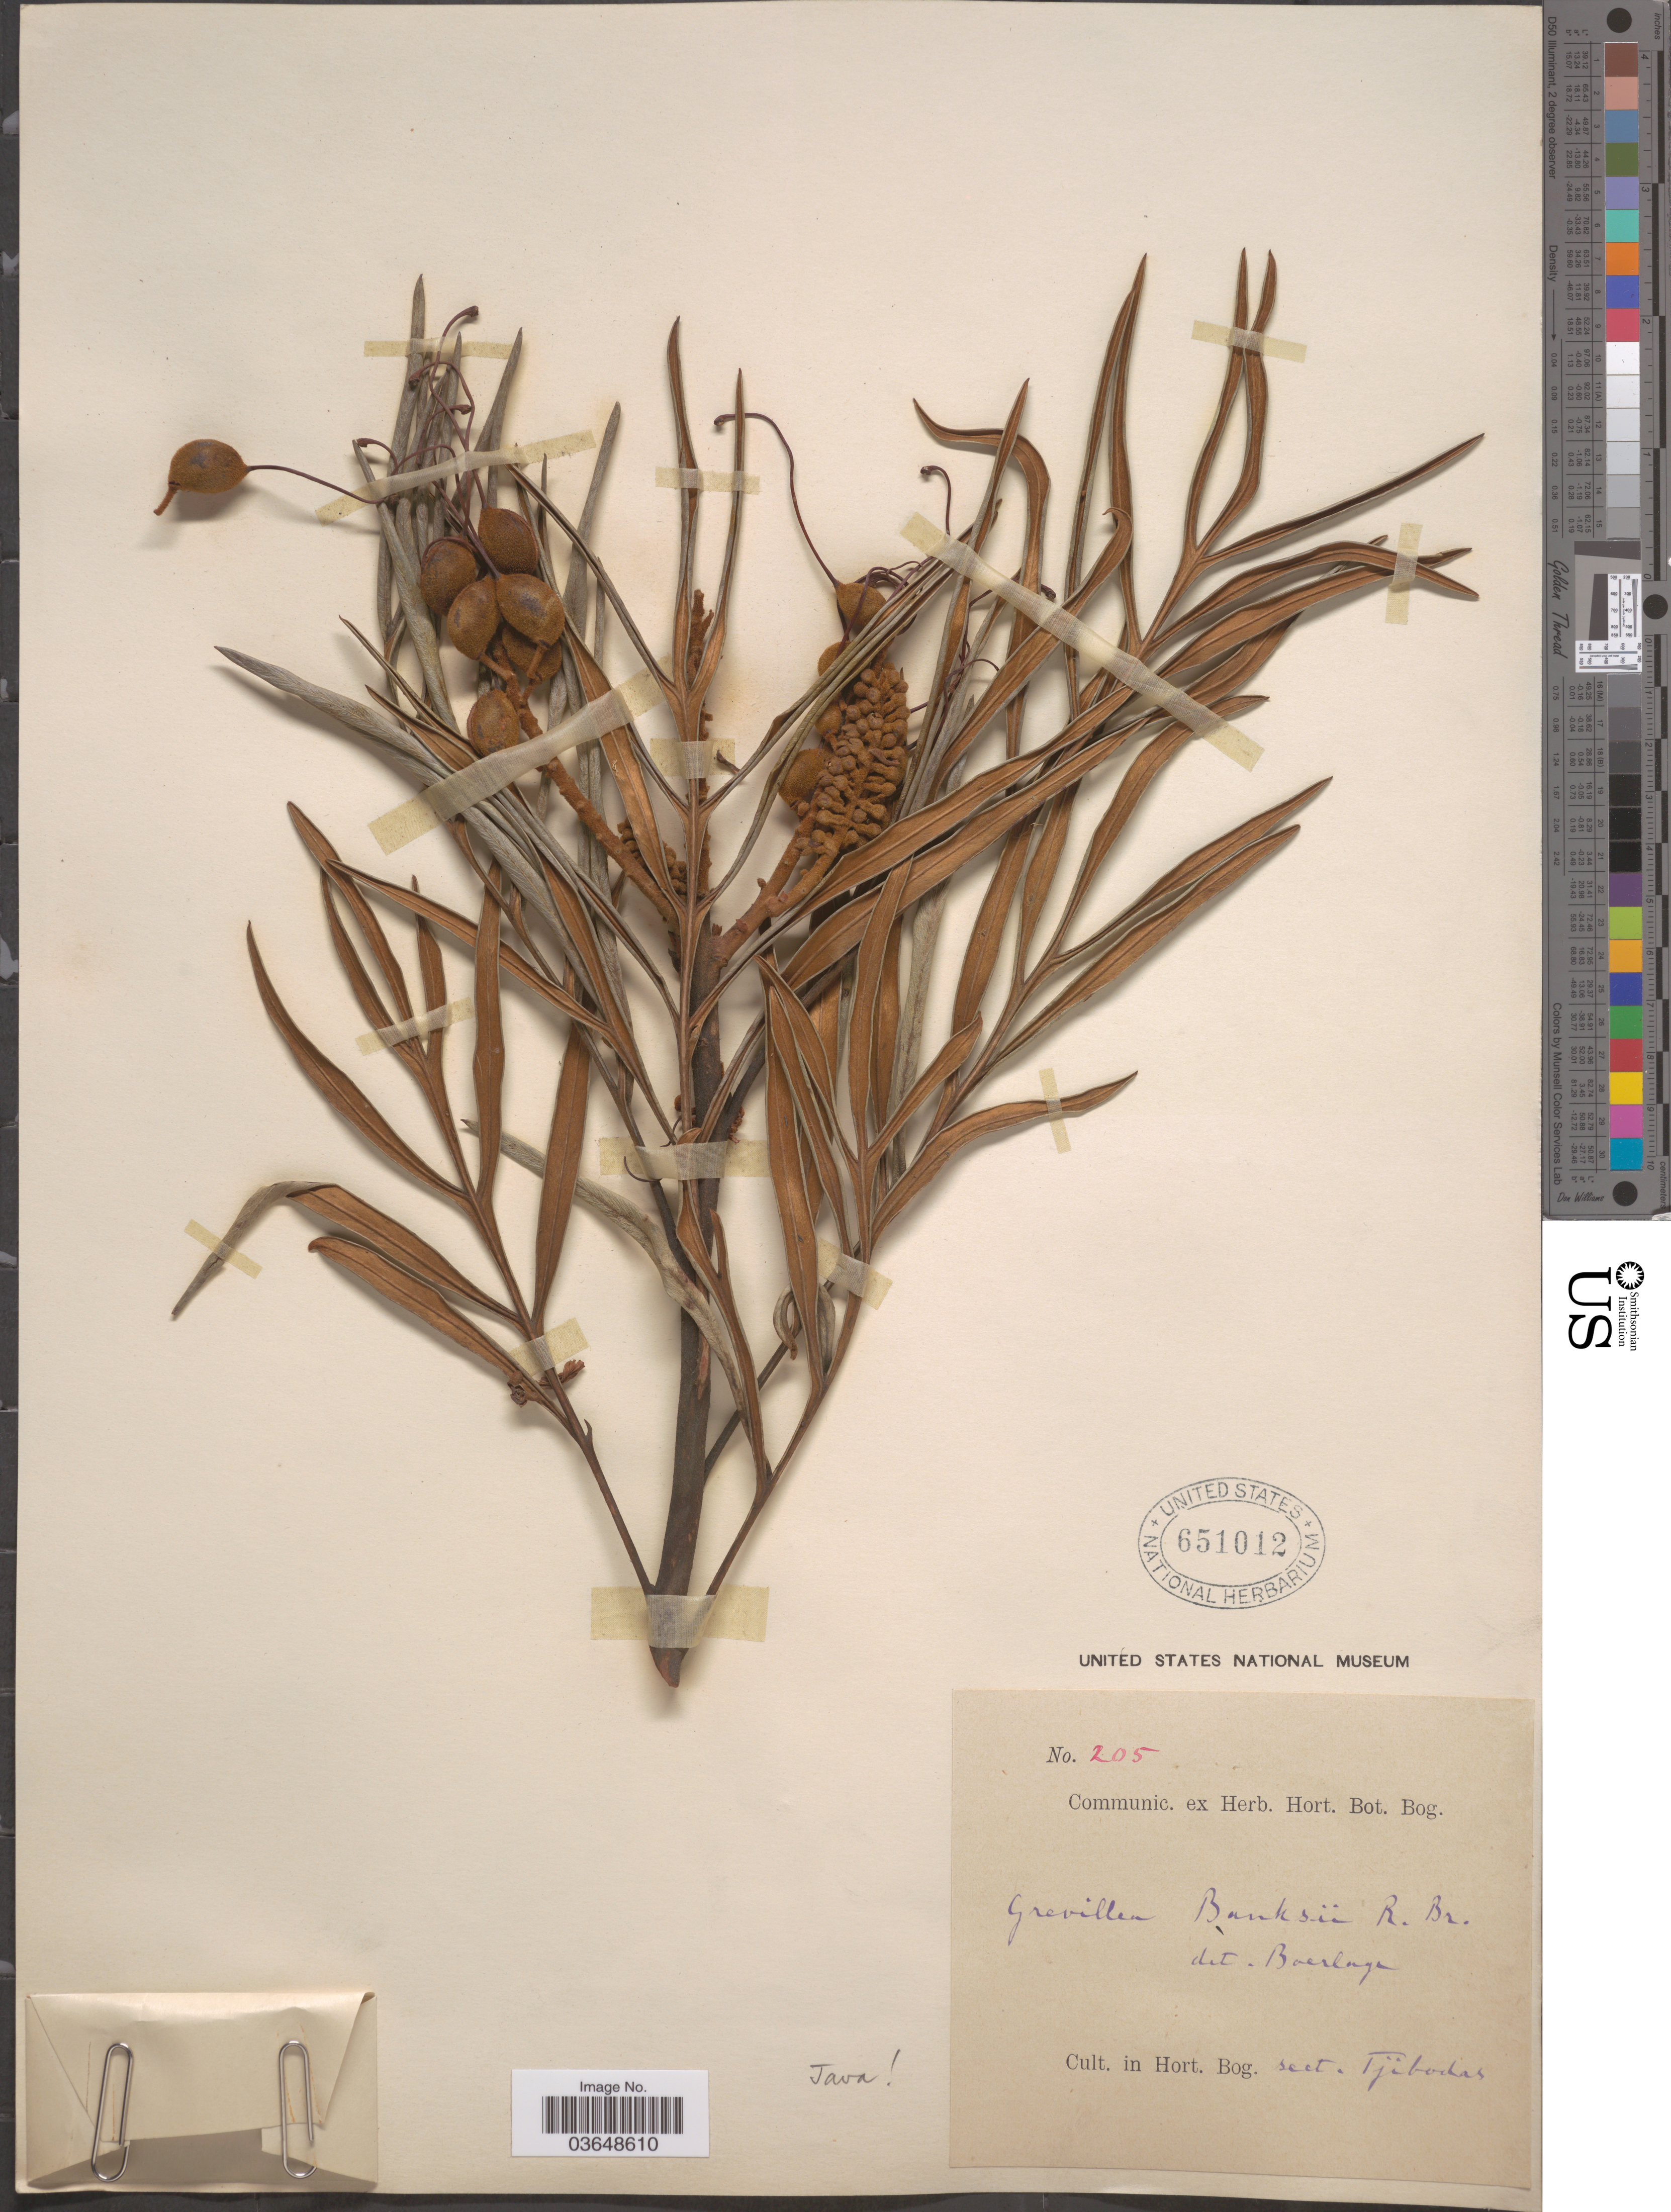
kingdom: Plantae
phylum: Tracheophyta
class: Magnoliopsida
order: Proteales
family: Proteaceae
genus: Grevillea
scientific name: Grevillea banksii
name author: R. Br.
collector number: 205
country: Indonesia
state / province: Java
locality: Hort. Bog. sect. Tjibodas.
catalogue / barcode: US 651012